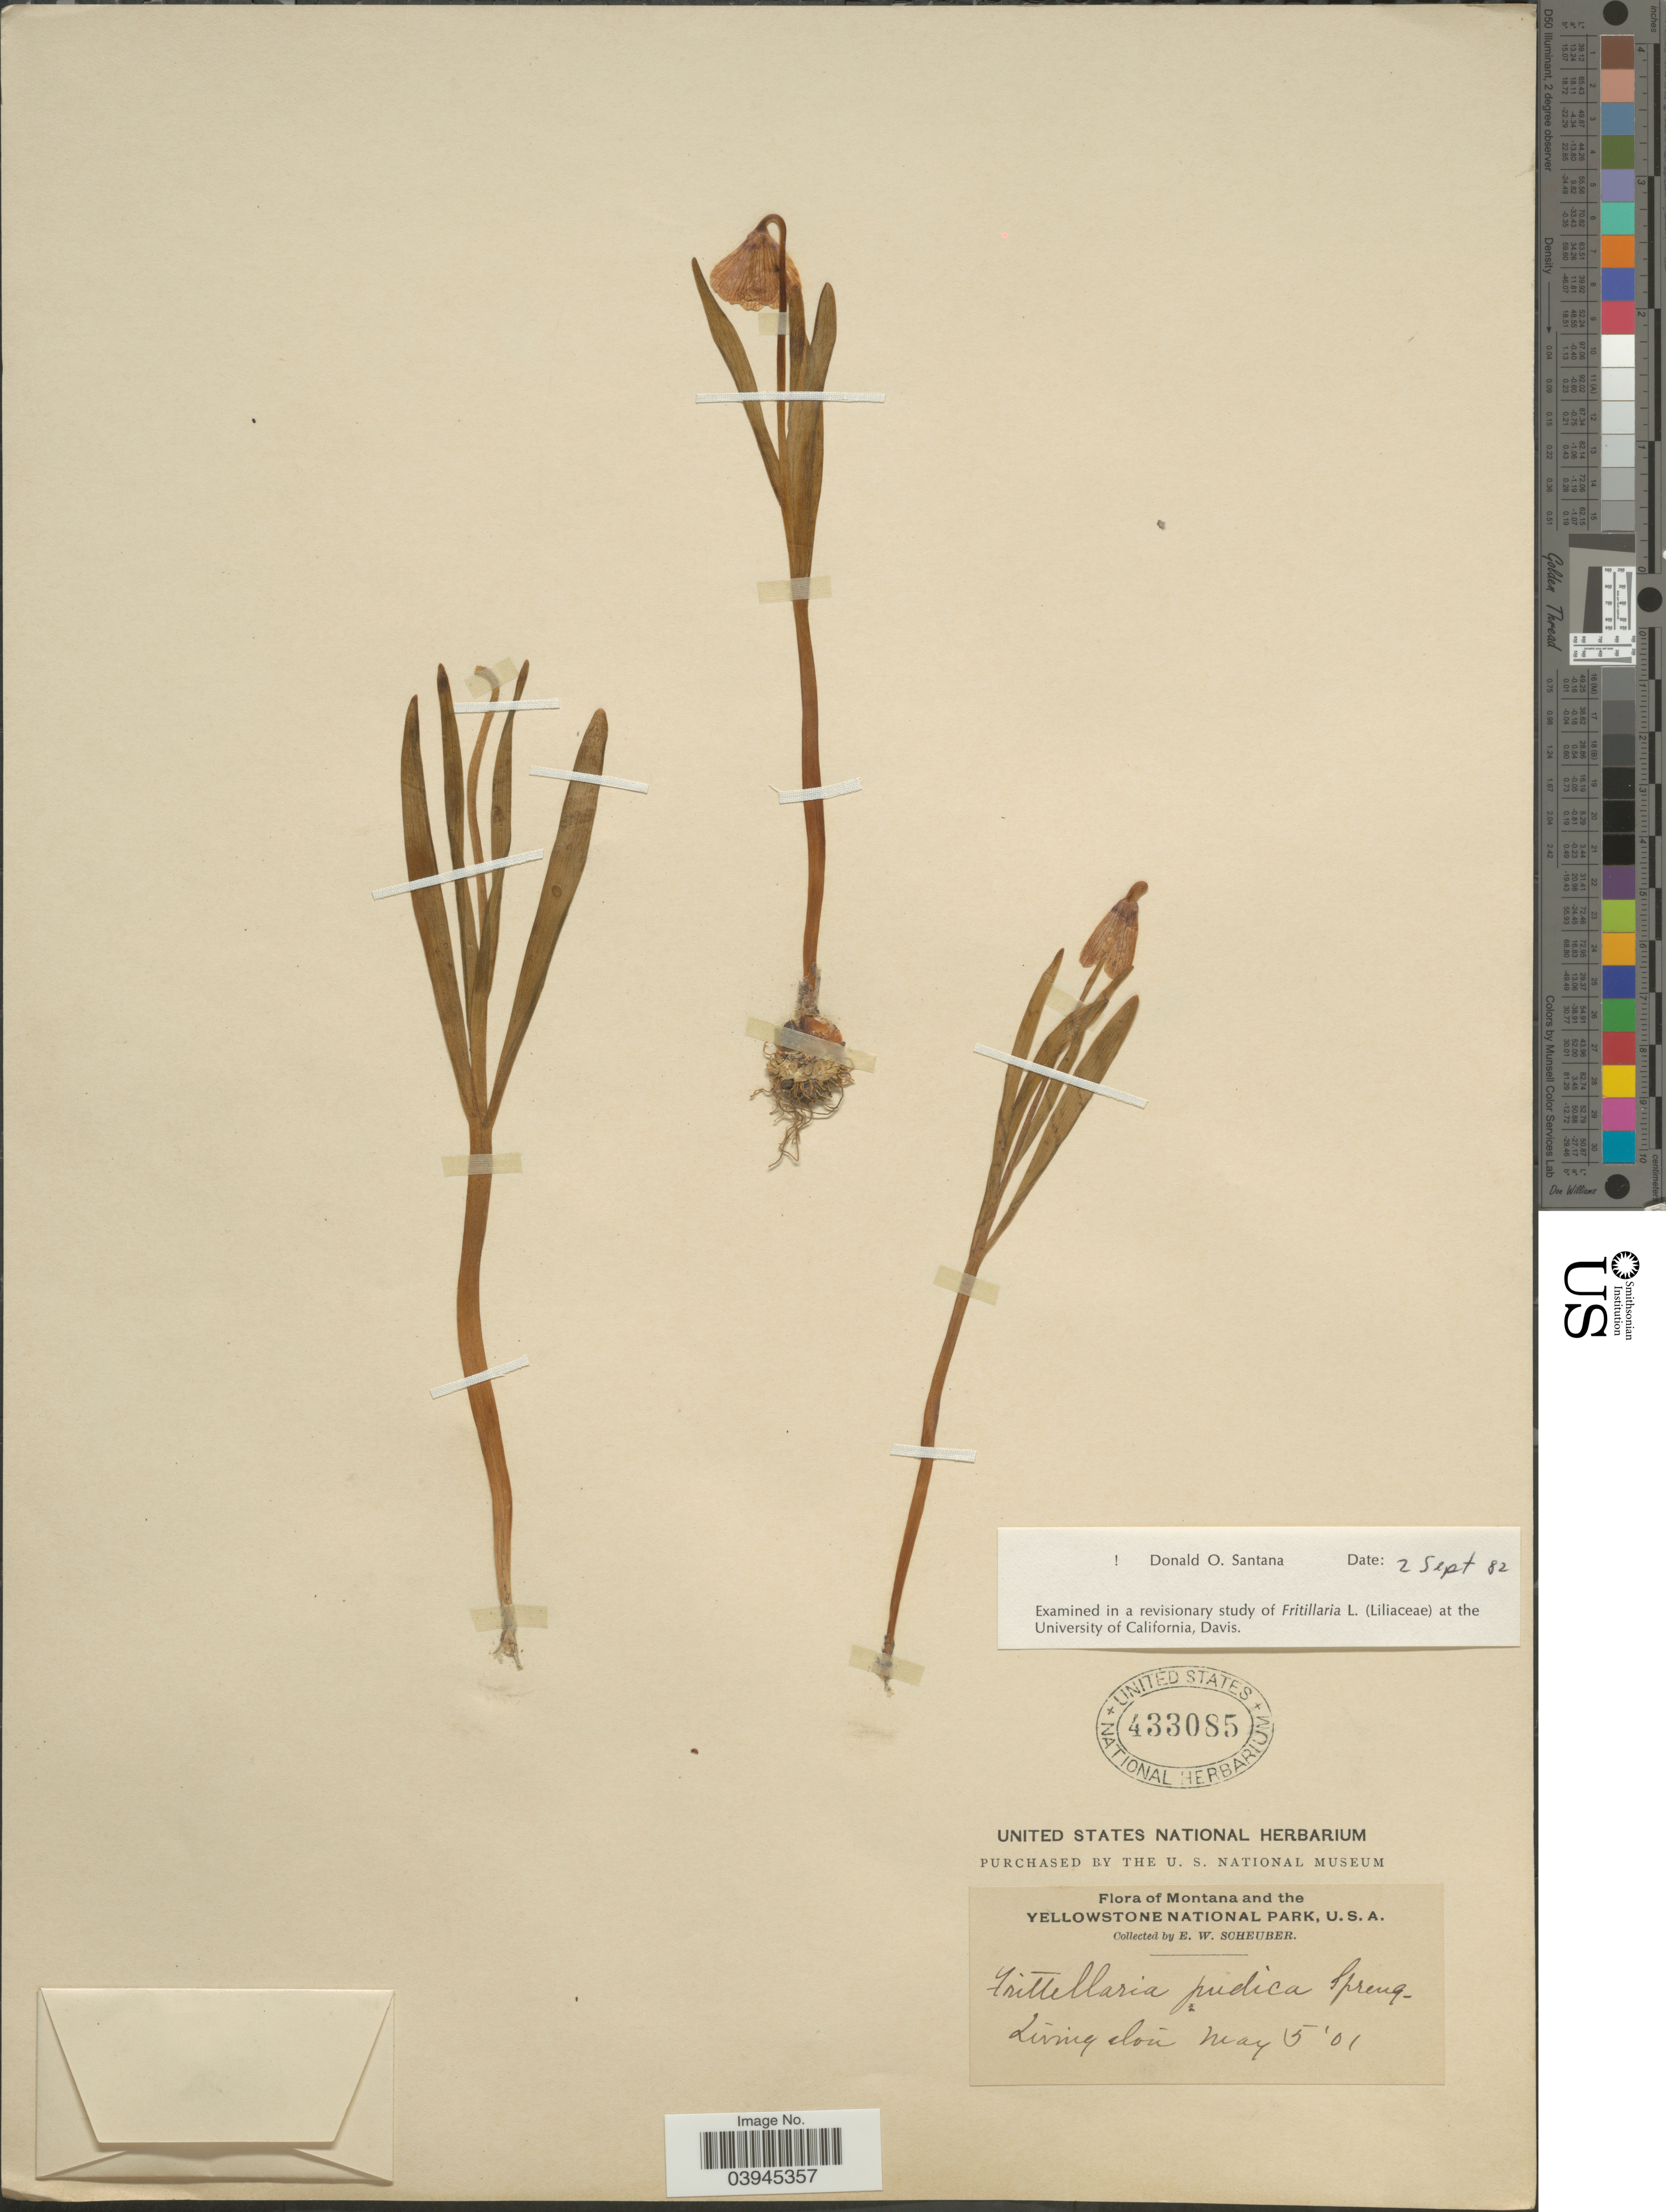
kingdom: Plantae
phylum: Tracheophyta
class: Liliopsida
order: Liliales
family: Liliaceae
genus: Fritillaria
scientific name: Fritillaria pudica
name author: (Pursh) Spreng.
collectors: E. Scheuber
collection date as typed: Transcribed d/m/y: 5/5/1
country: United States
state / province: Montana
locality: The Yellowstone National Park. Livingston.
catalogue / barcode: US 433085